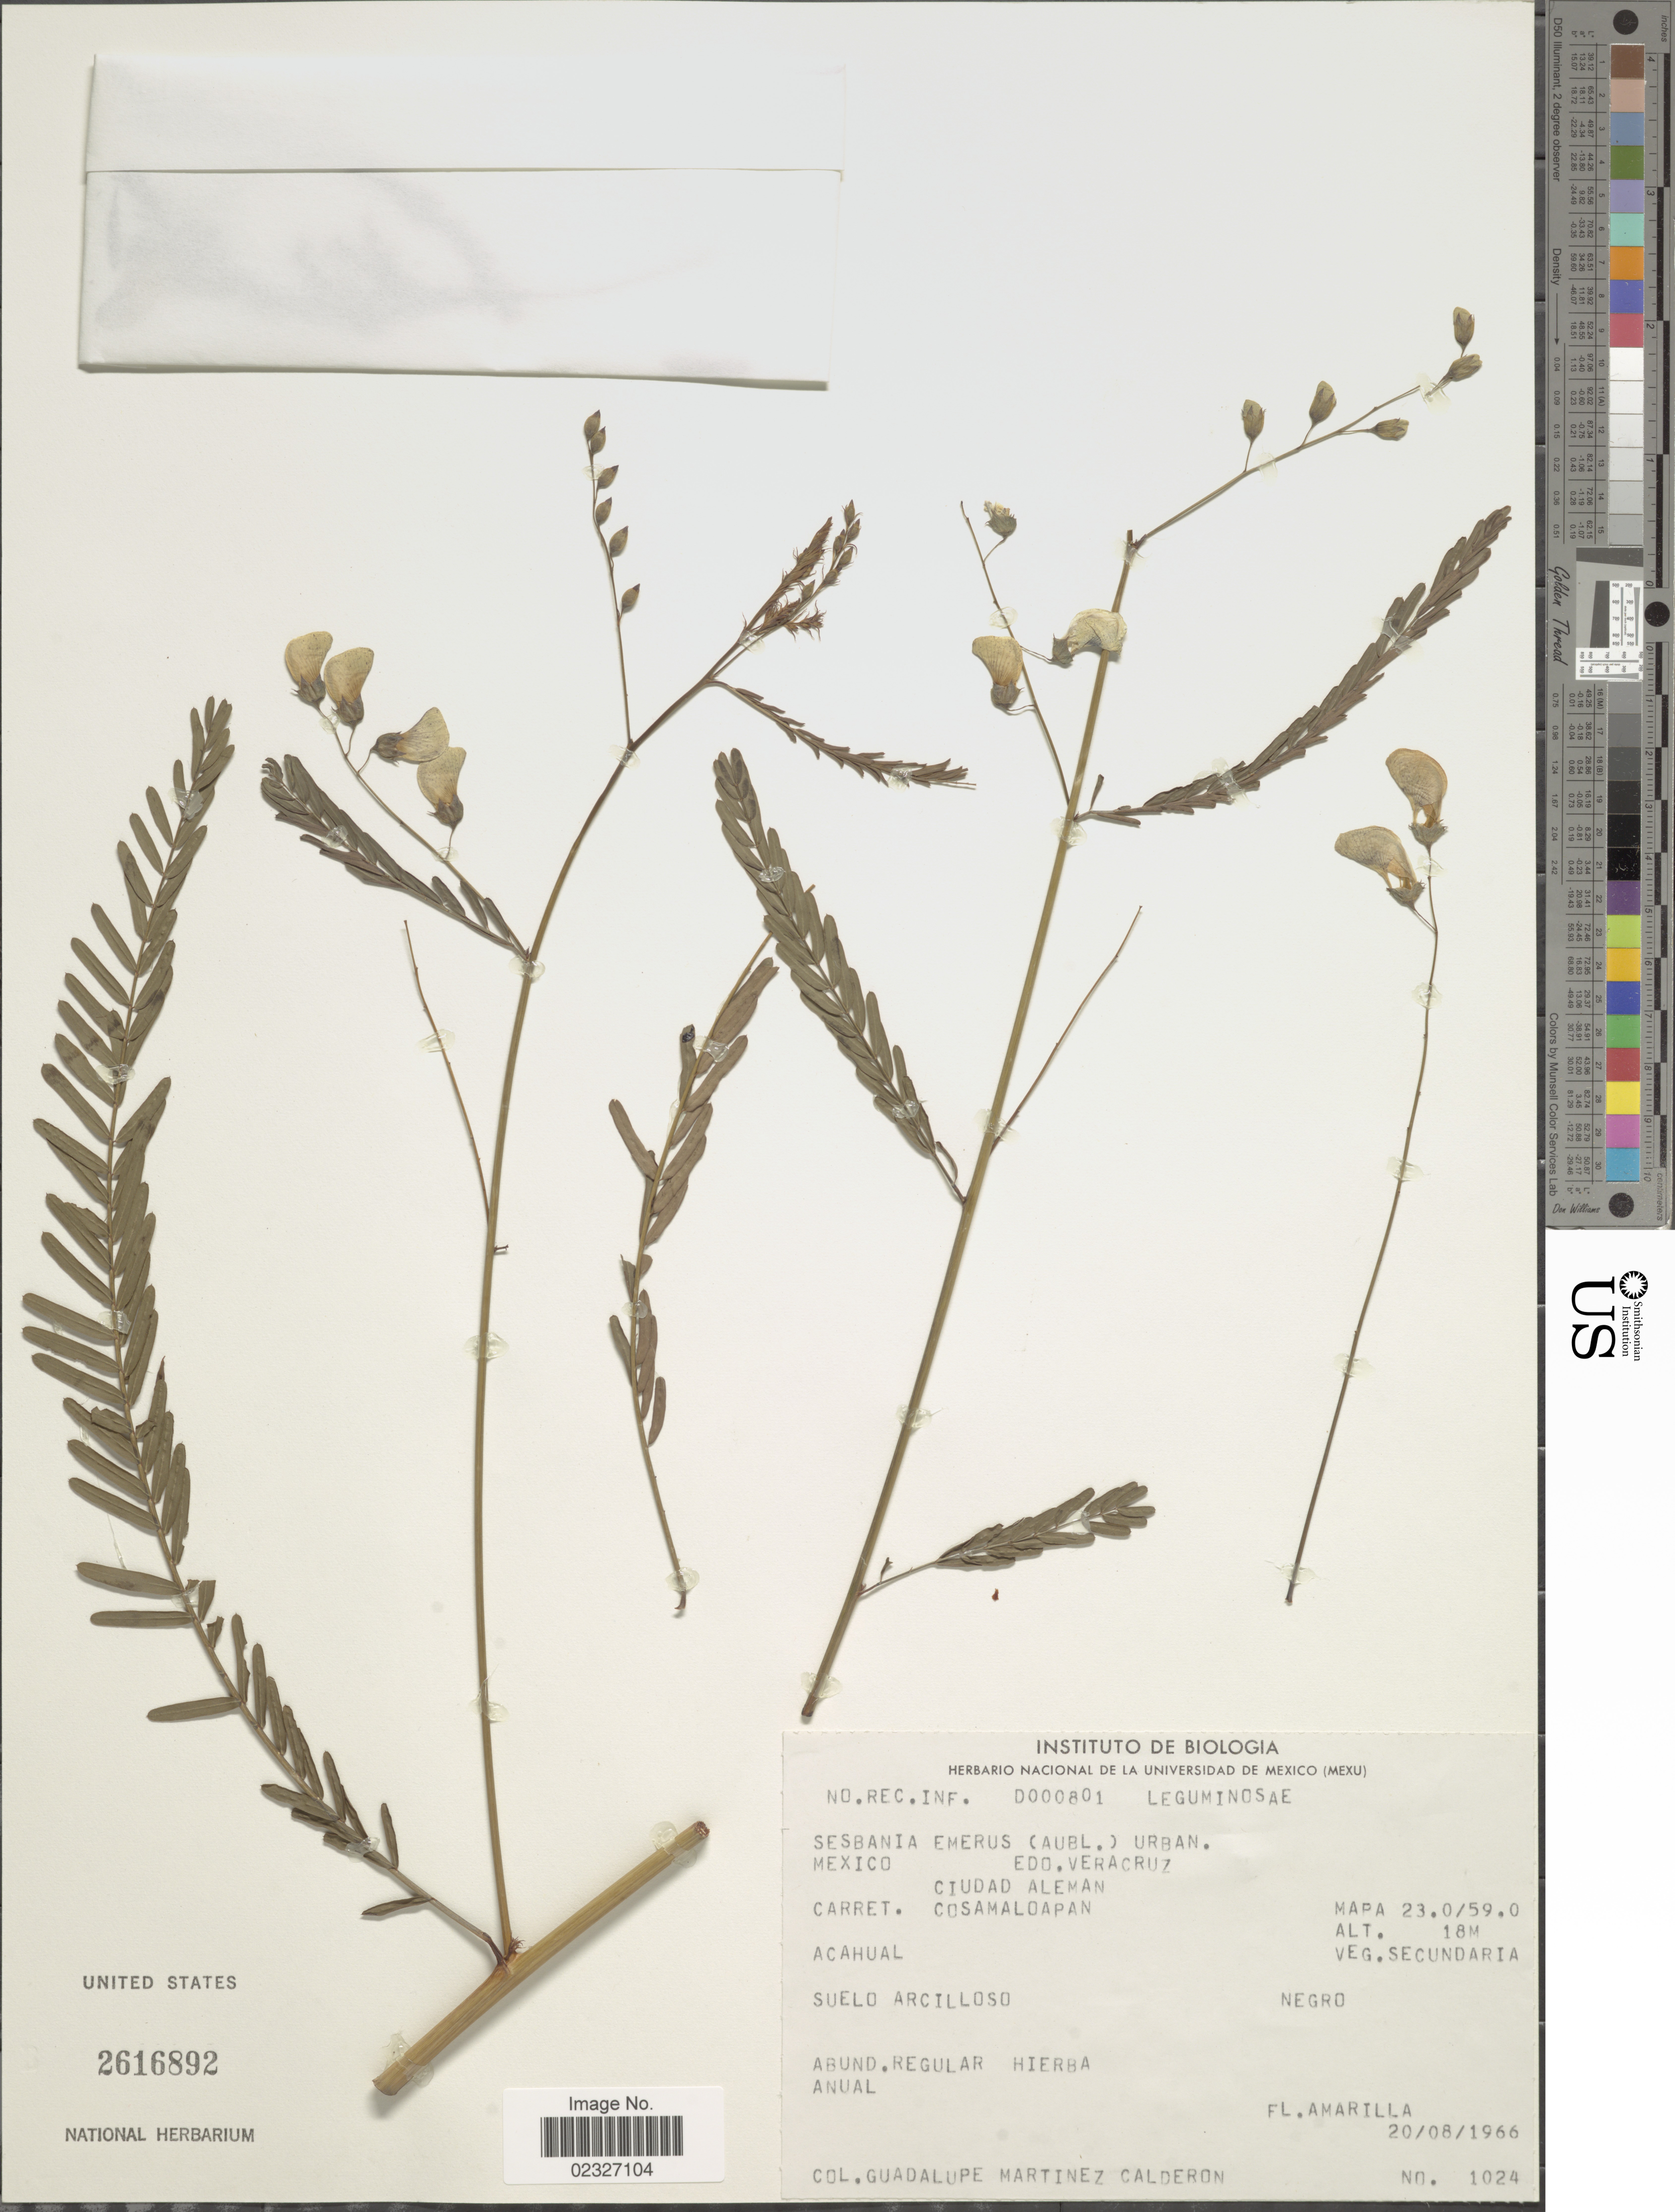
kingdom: Plantae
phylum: Tracheophyta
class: Magnoliopsida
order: Fabales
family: Fabaceae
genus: Sesbania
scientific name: Sesbania emerus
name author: (Aubl.) Urb.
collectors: G. Martínez Calderón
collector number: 1024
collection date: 1966-08-20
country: Mexico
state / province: Veracruz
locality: Edo veracruz, Ciudad Aleman, Carret. Cosamaloapan, Acahual, Suelo Arcilloso, Mapa 23.0/59.0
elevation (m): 18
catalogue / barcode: US 2616892